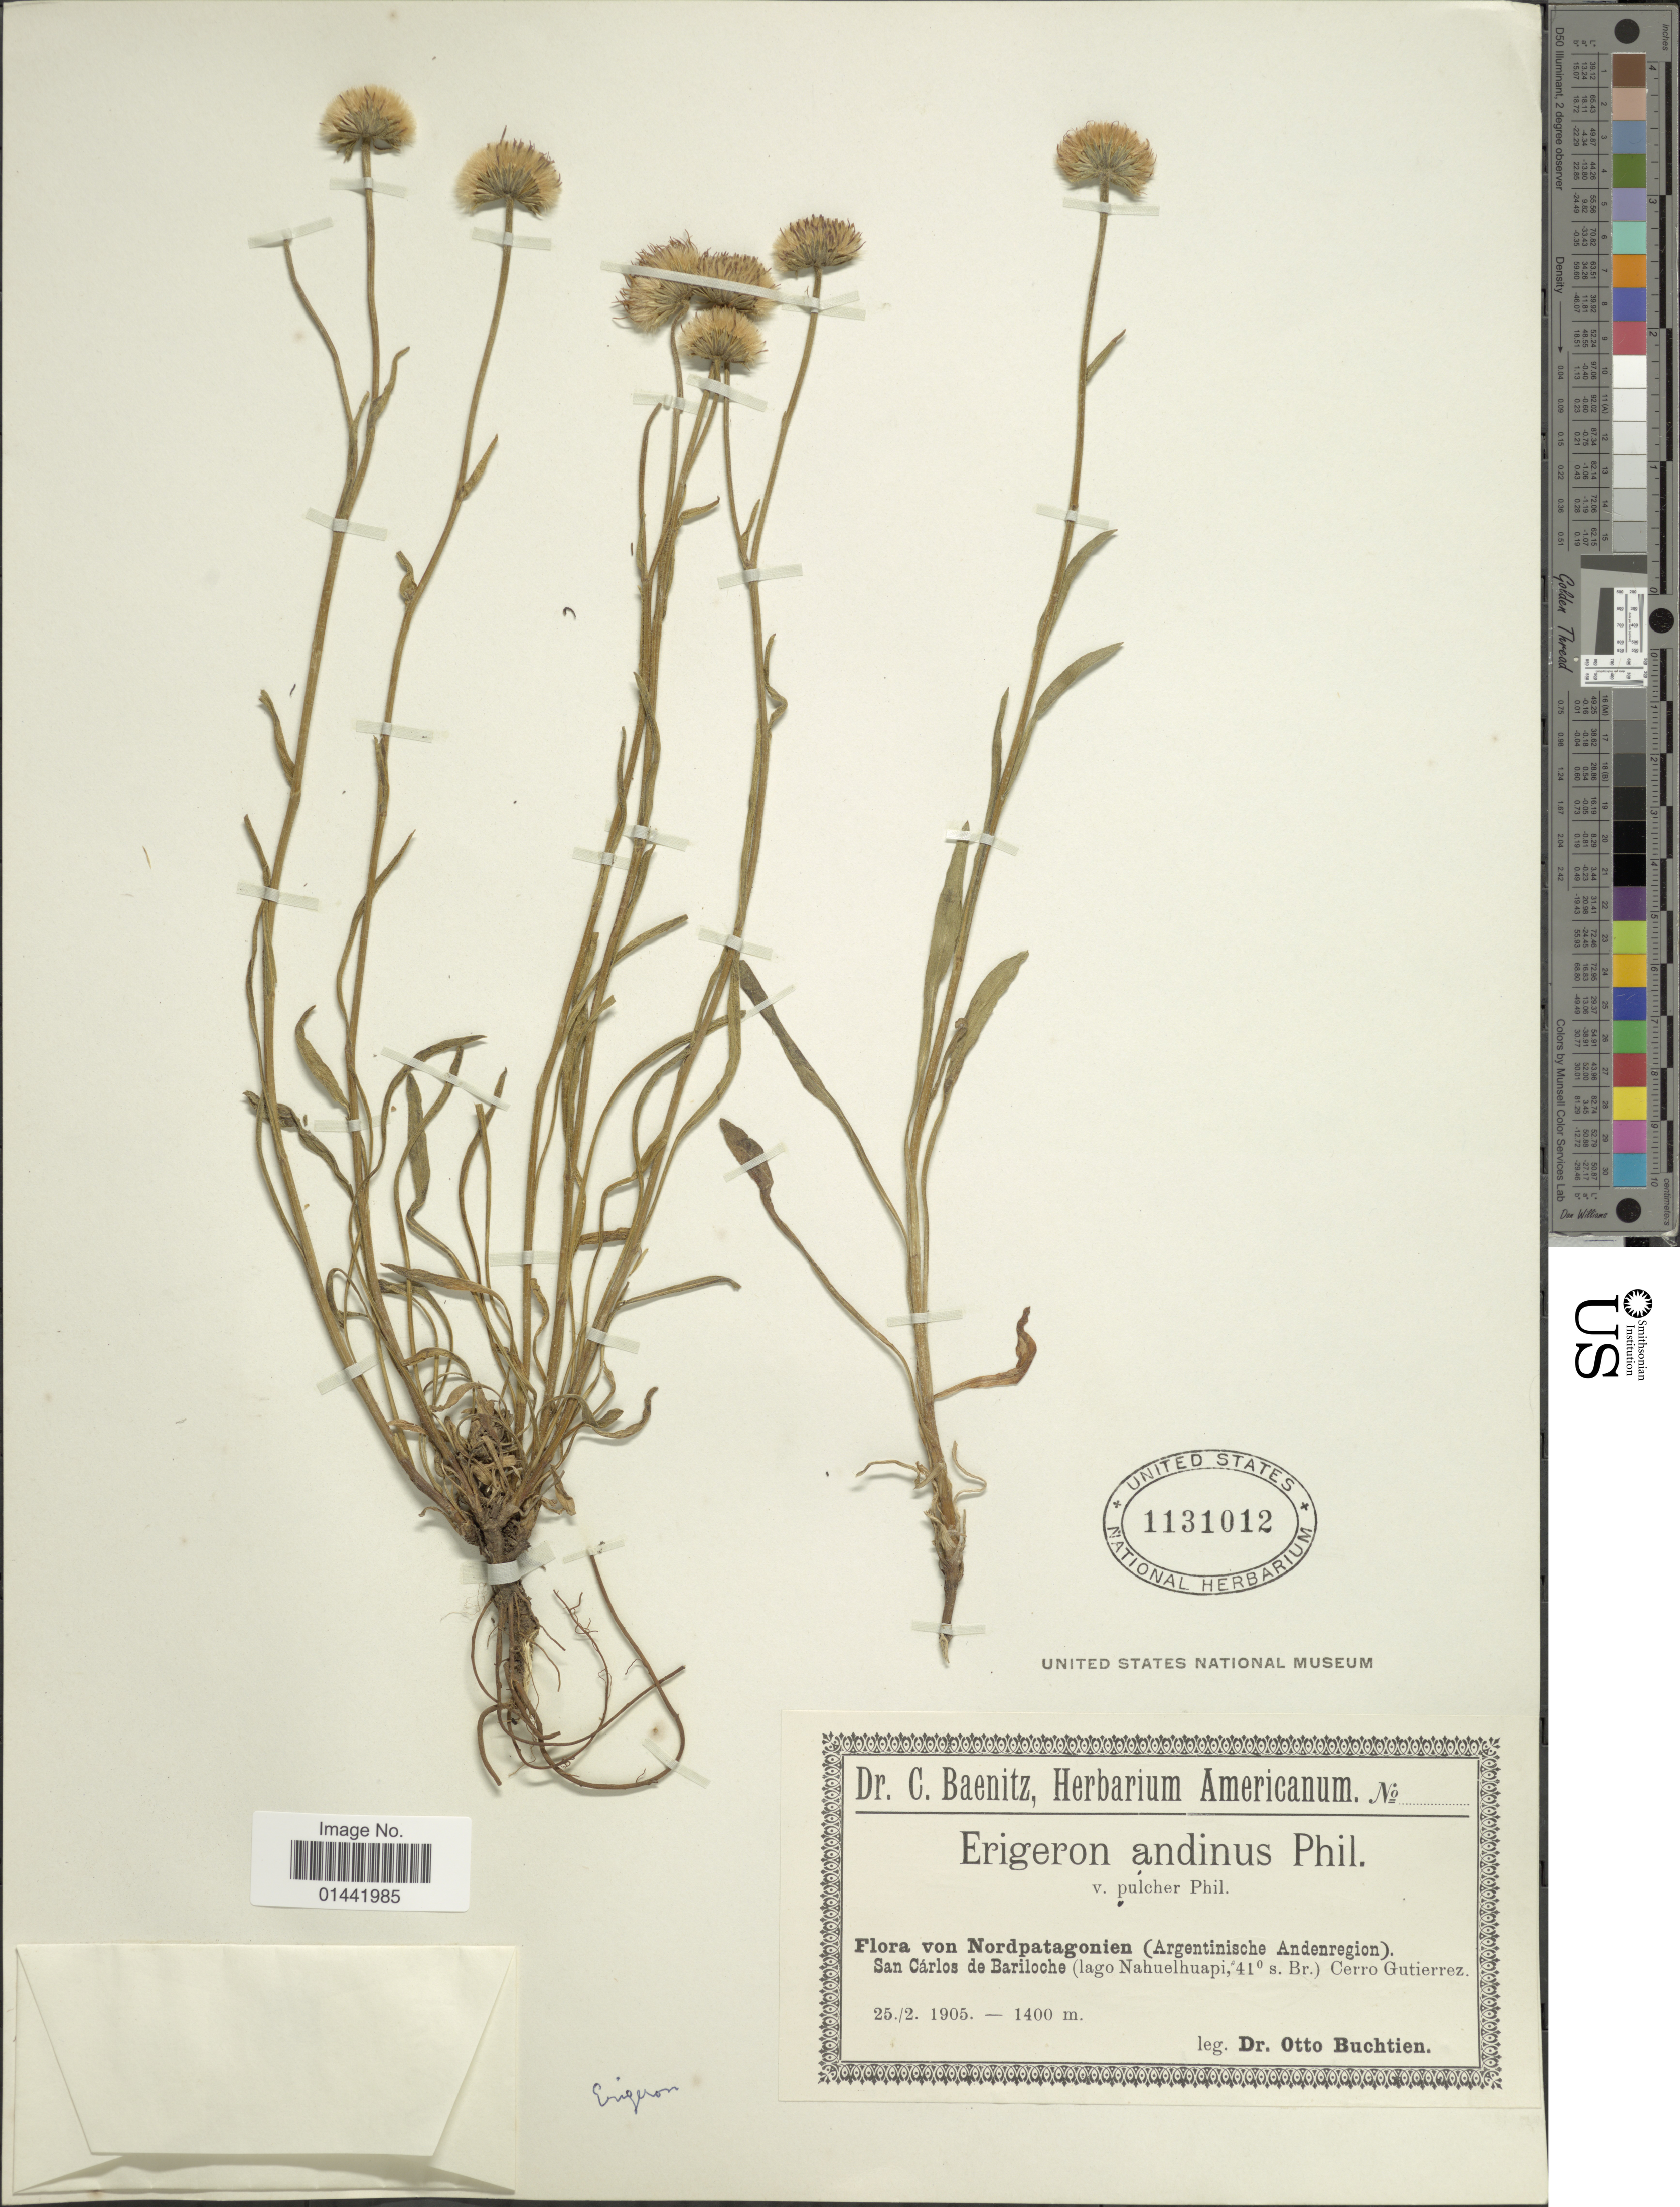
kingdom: Plantae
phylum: Tracheophyta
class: Magnoliopsida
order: Asterales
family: Asteraceae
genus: Erigeron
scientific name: Erigeron andinus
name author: Phil.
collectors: O. Buchtien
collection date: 1905-02-25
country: Argentina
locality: Nordpatagonien (Argentinsiche Andenregion) San Cárlos de Bariloche (lago Nahuelhaup, 41° s. Br.) Cerro Gutierrez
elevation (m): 1400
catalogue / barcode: US 1131012